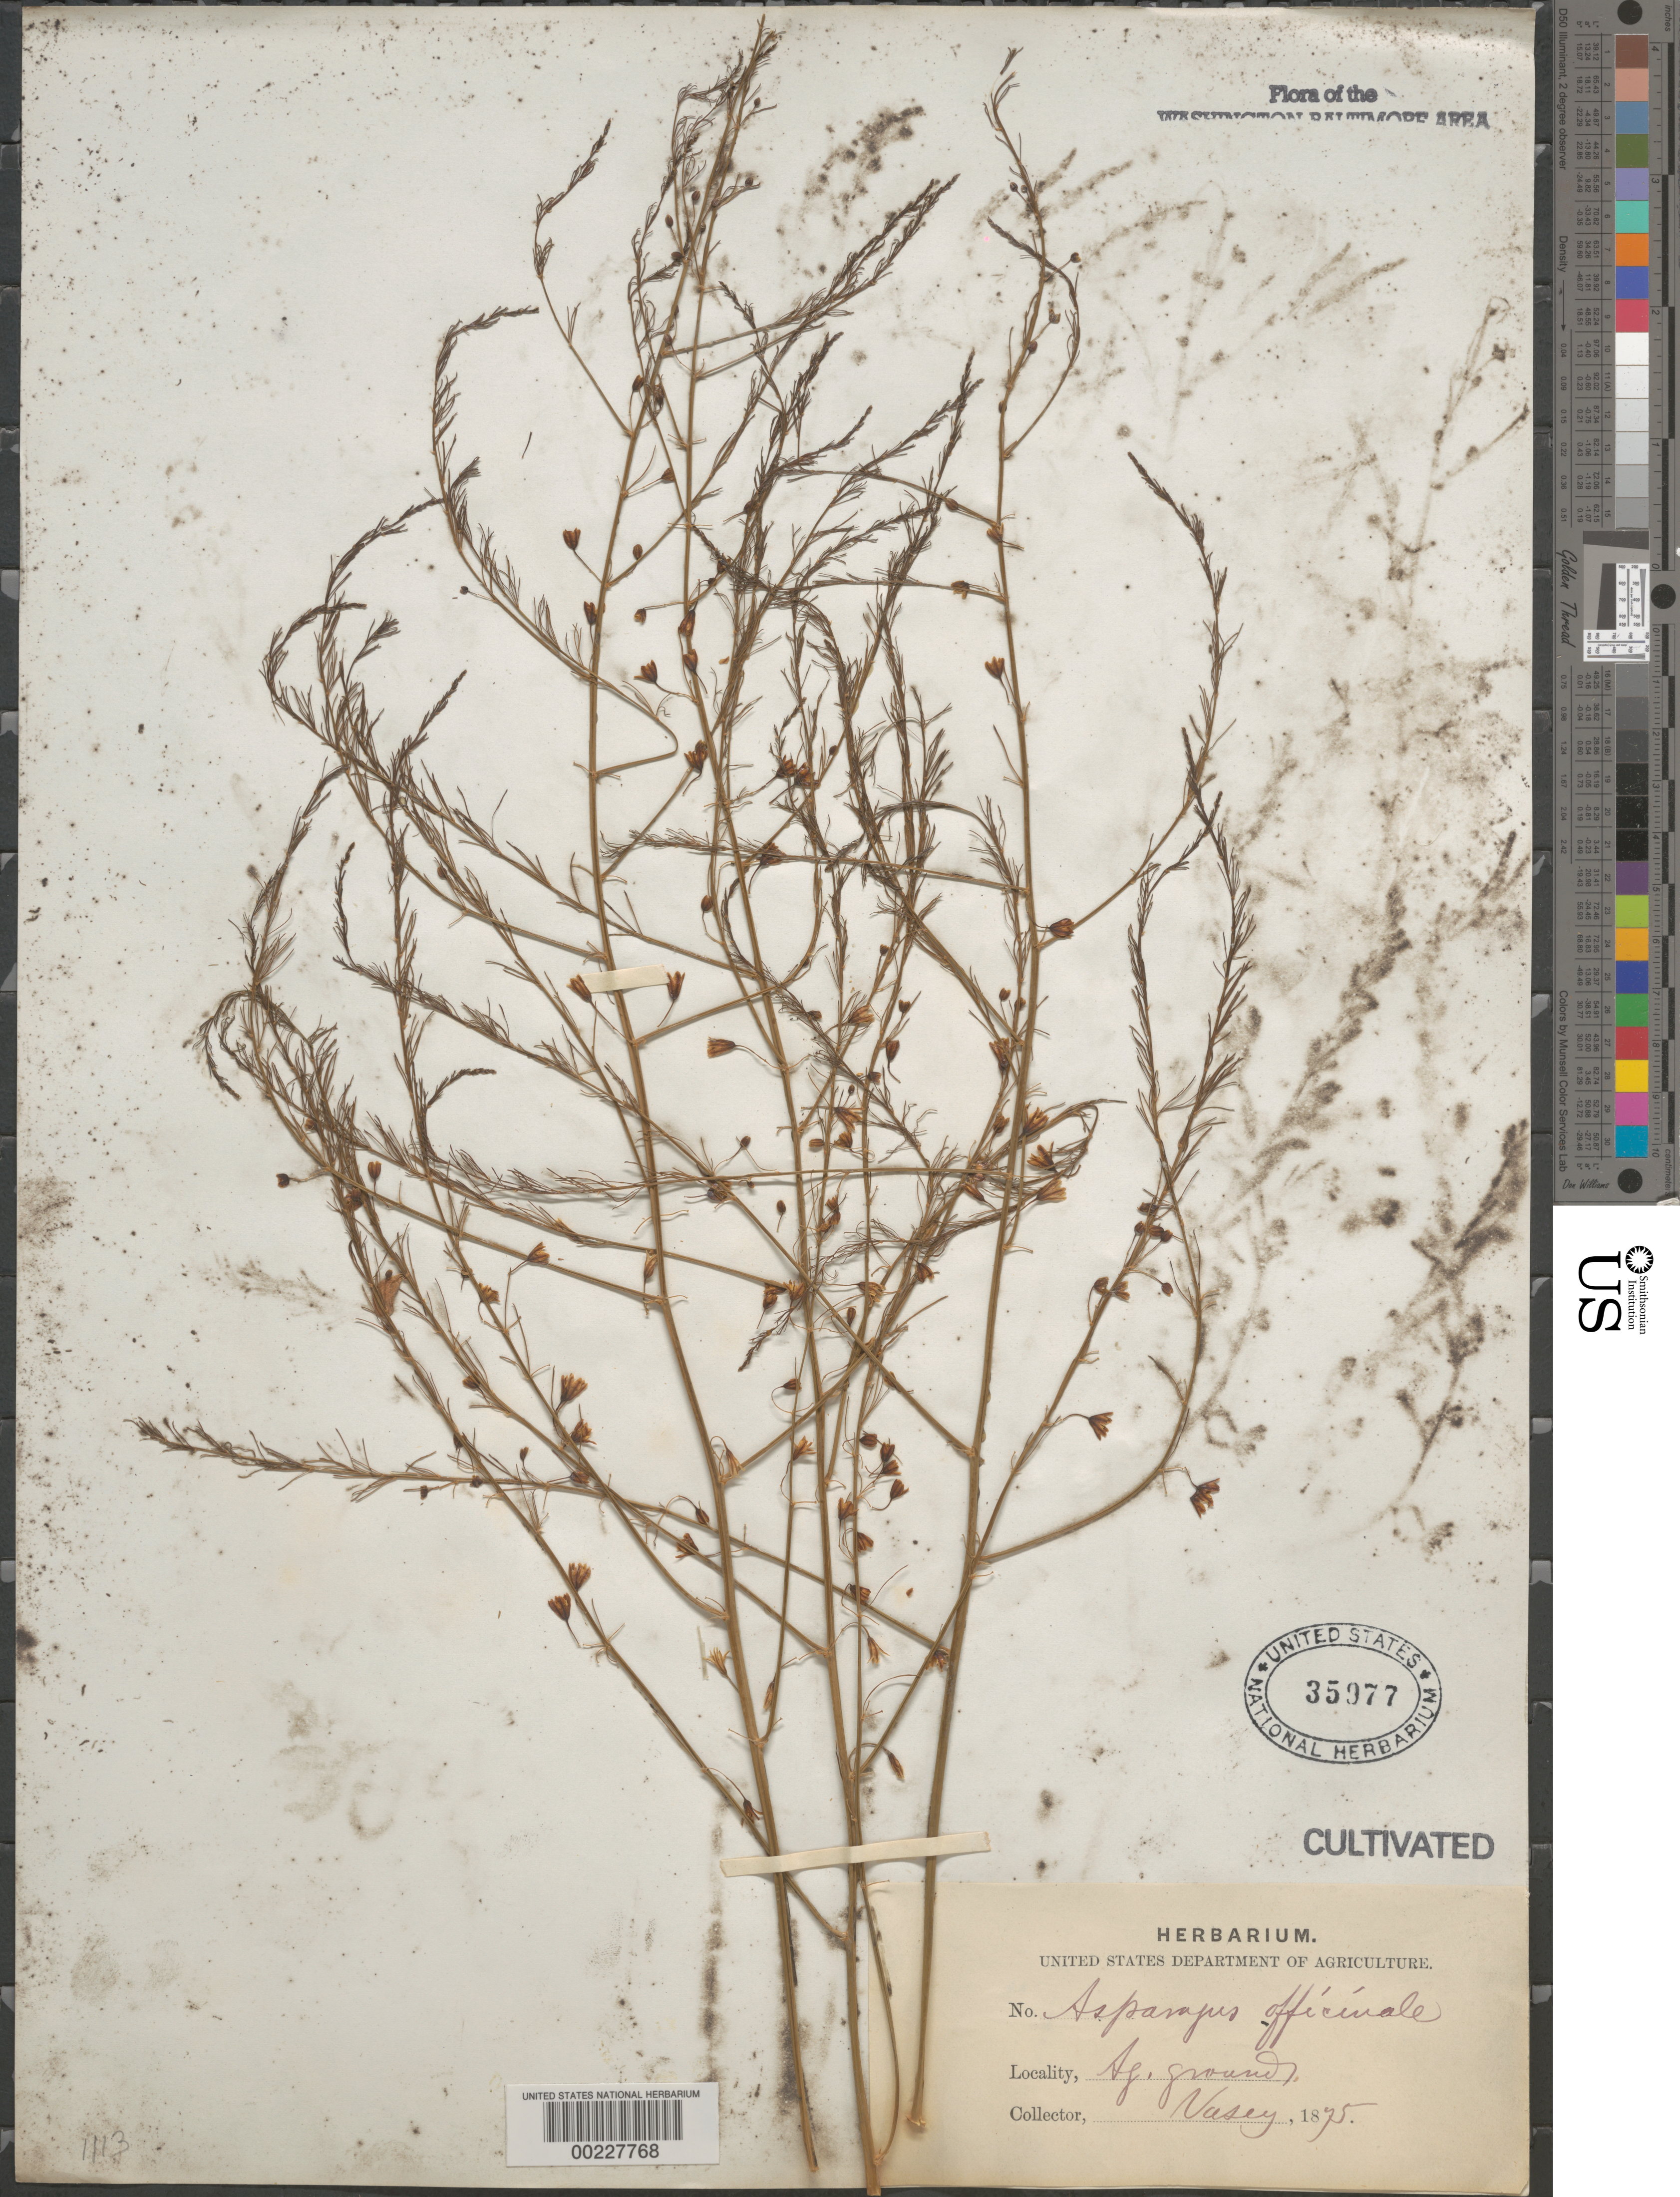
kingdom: Plantae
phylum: Tracheophyta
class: Liliopsida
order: Asparagales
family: Asparagaceae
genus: Asparagus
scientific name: Asparagus officinalis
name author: L.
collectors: G. R. Vasey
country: United States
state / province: District of Columbia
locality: Agriculture grounds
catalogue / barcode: US 35977